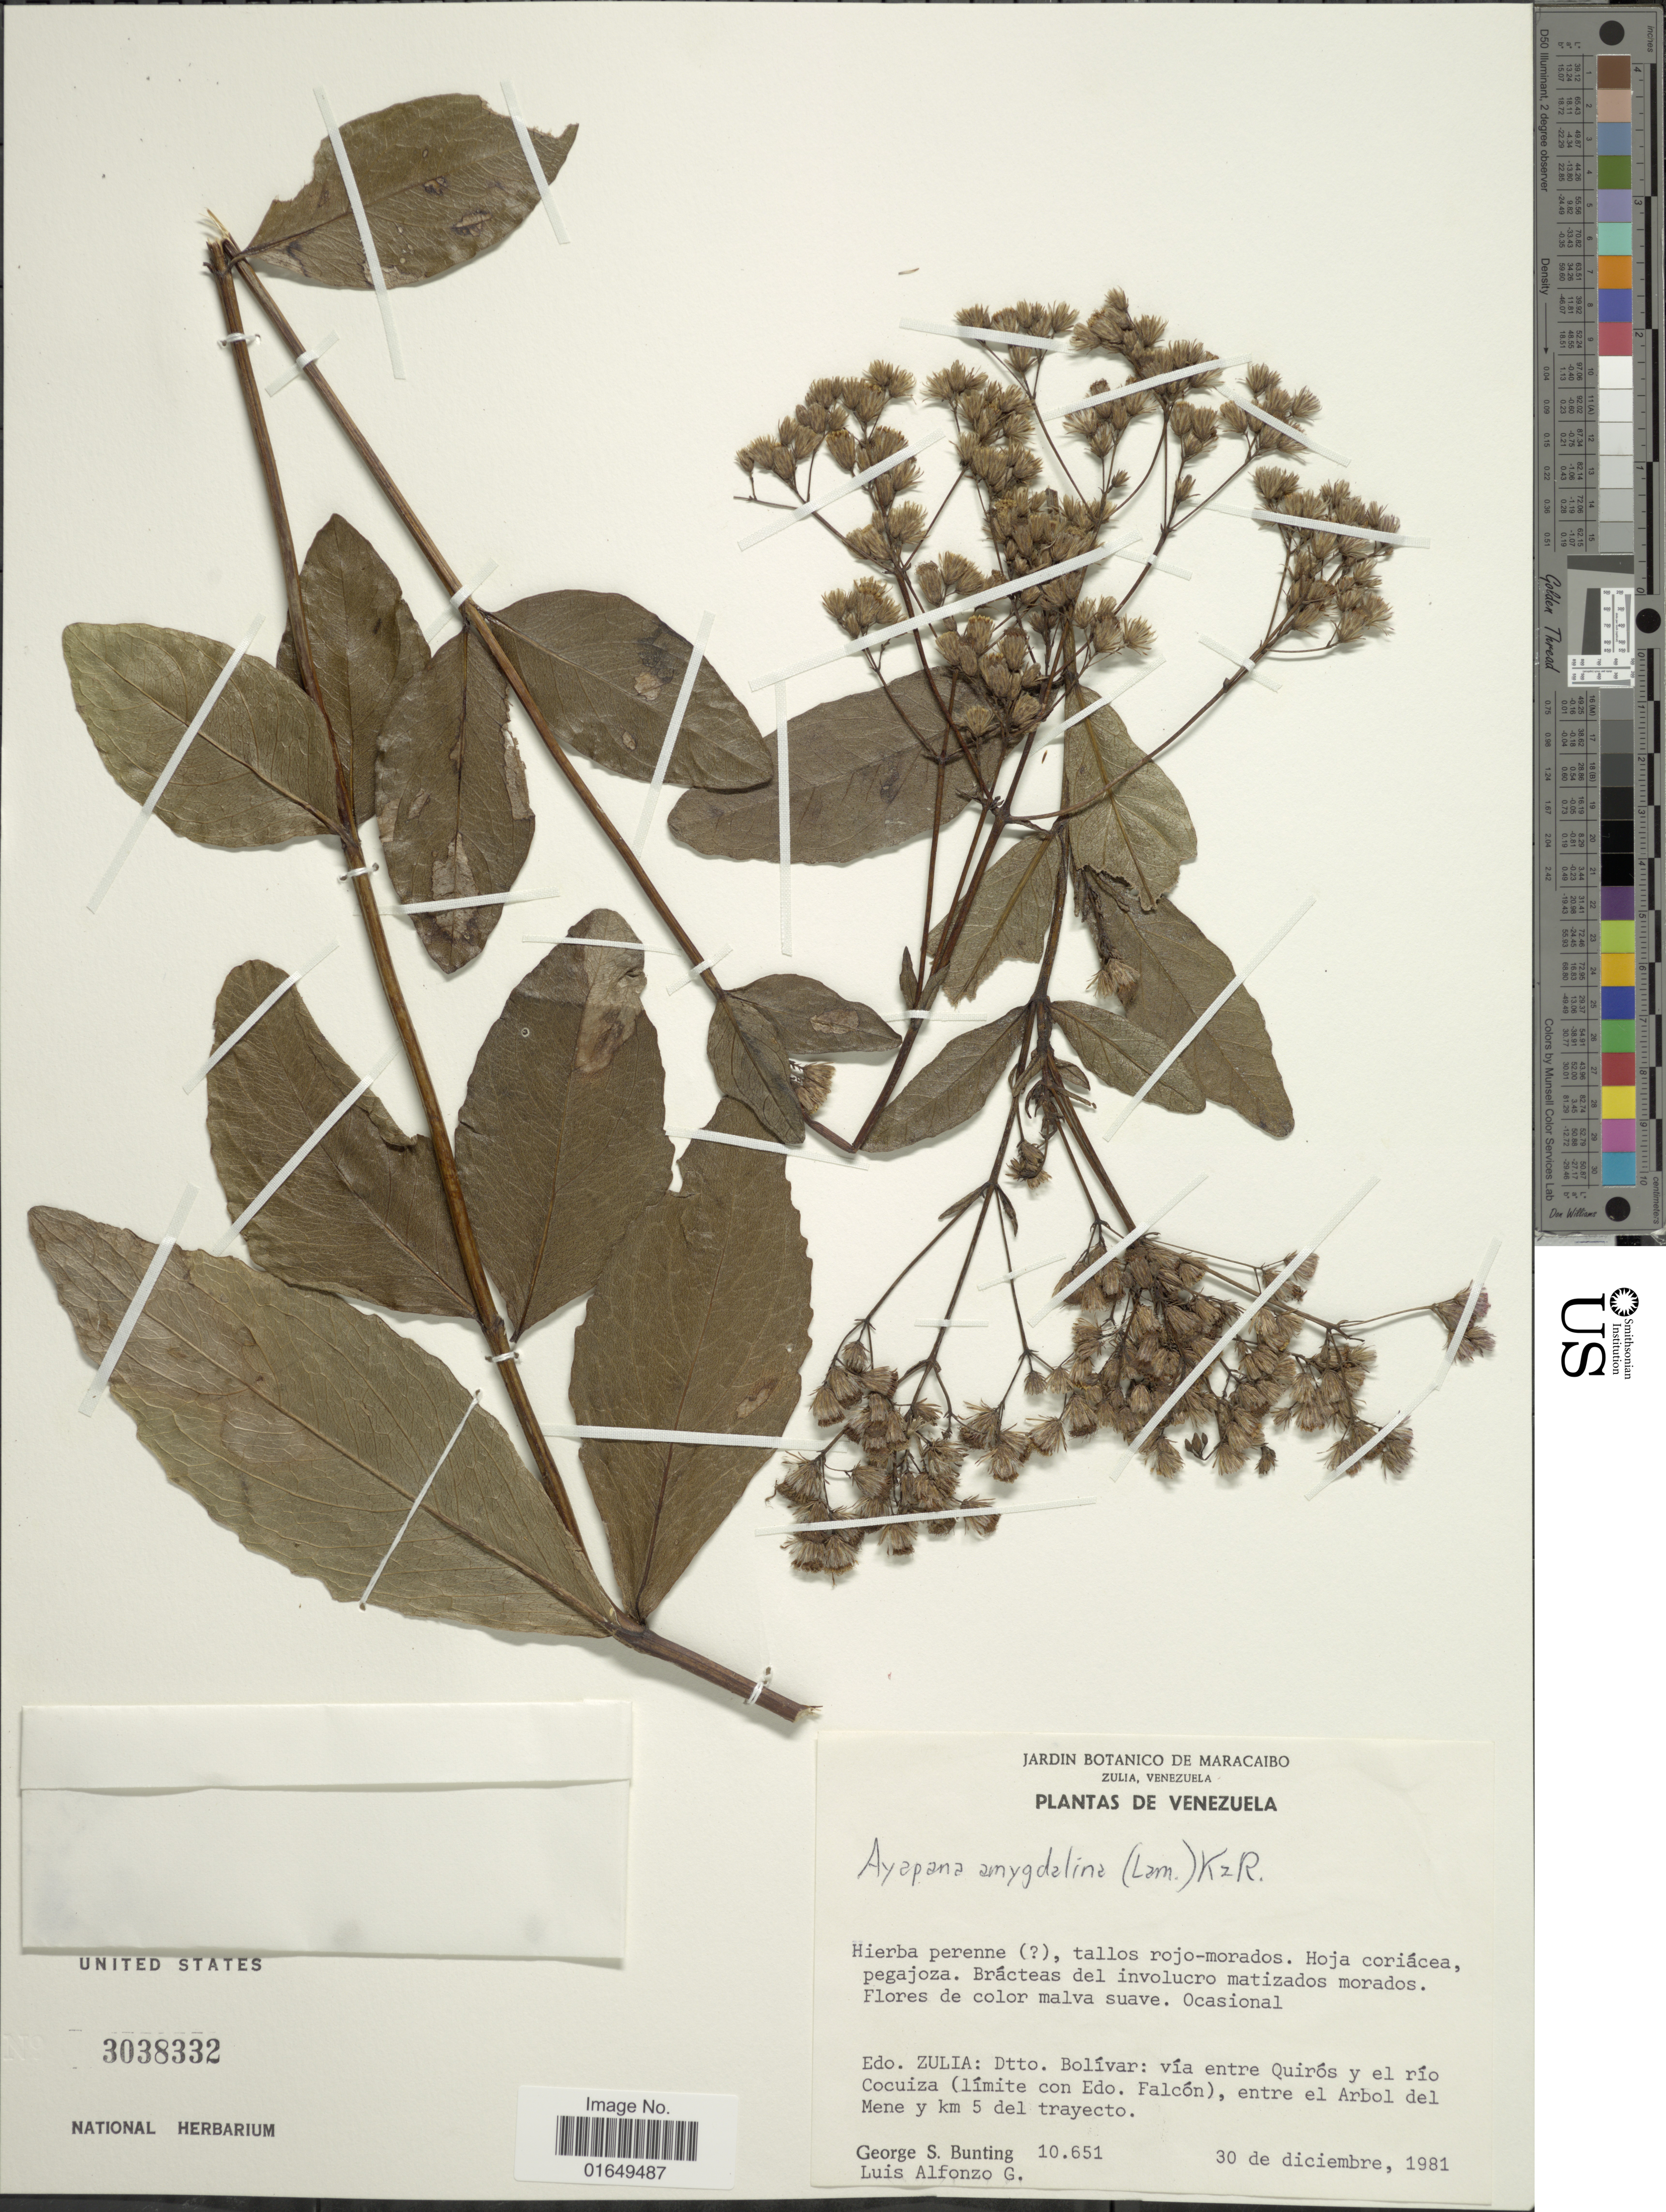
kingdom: Plantae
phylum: Tracheophyta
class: Magnoliopsida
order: Asterales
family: Asteraceae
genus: Ayapana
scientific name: Ayapana amygdalina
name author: (Lam.) R.M. King & H. Rob.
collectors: G. S. Bunting & L. Alfonzo G.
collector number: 10651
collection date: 1981-12-30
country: Venezuela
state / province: Zulia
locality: Dtto. Bolívar: vía entre Quirós y el río Cocuiza (limite con Edo. Falcón), entre el Arbol del Mene y km 5 del trayecto.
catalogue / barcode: US 3038332